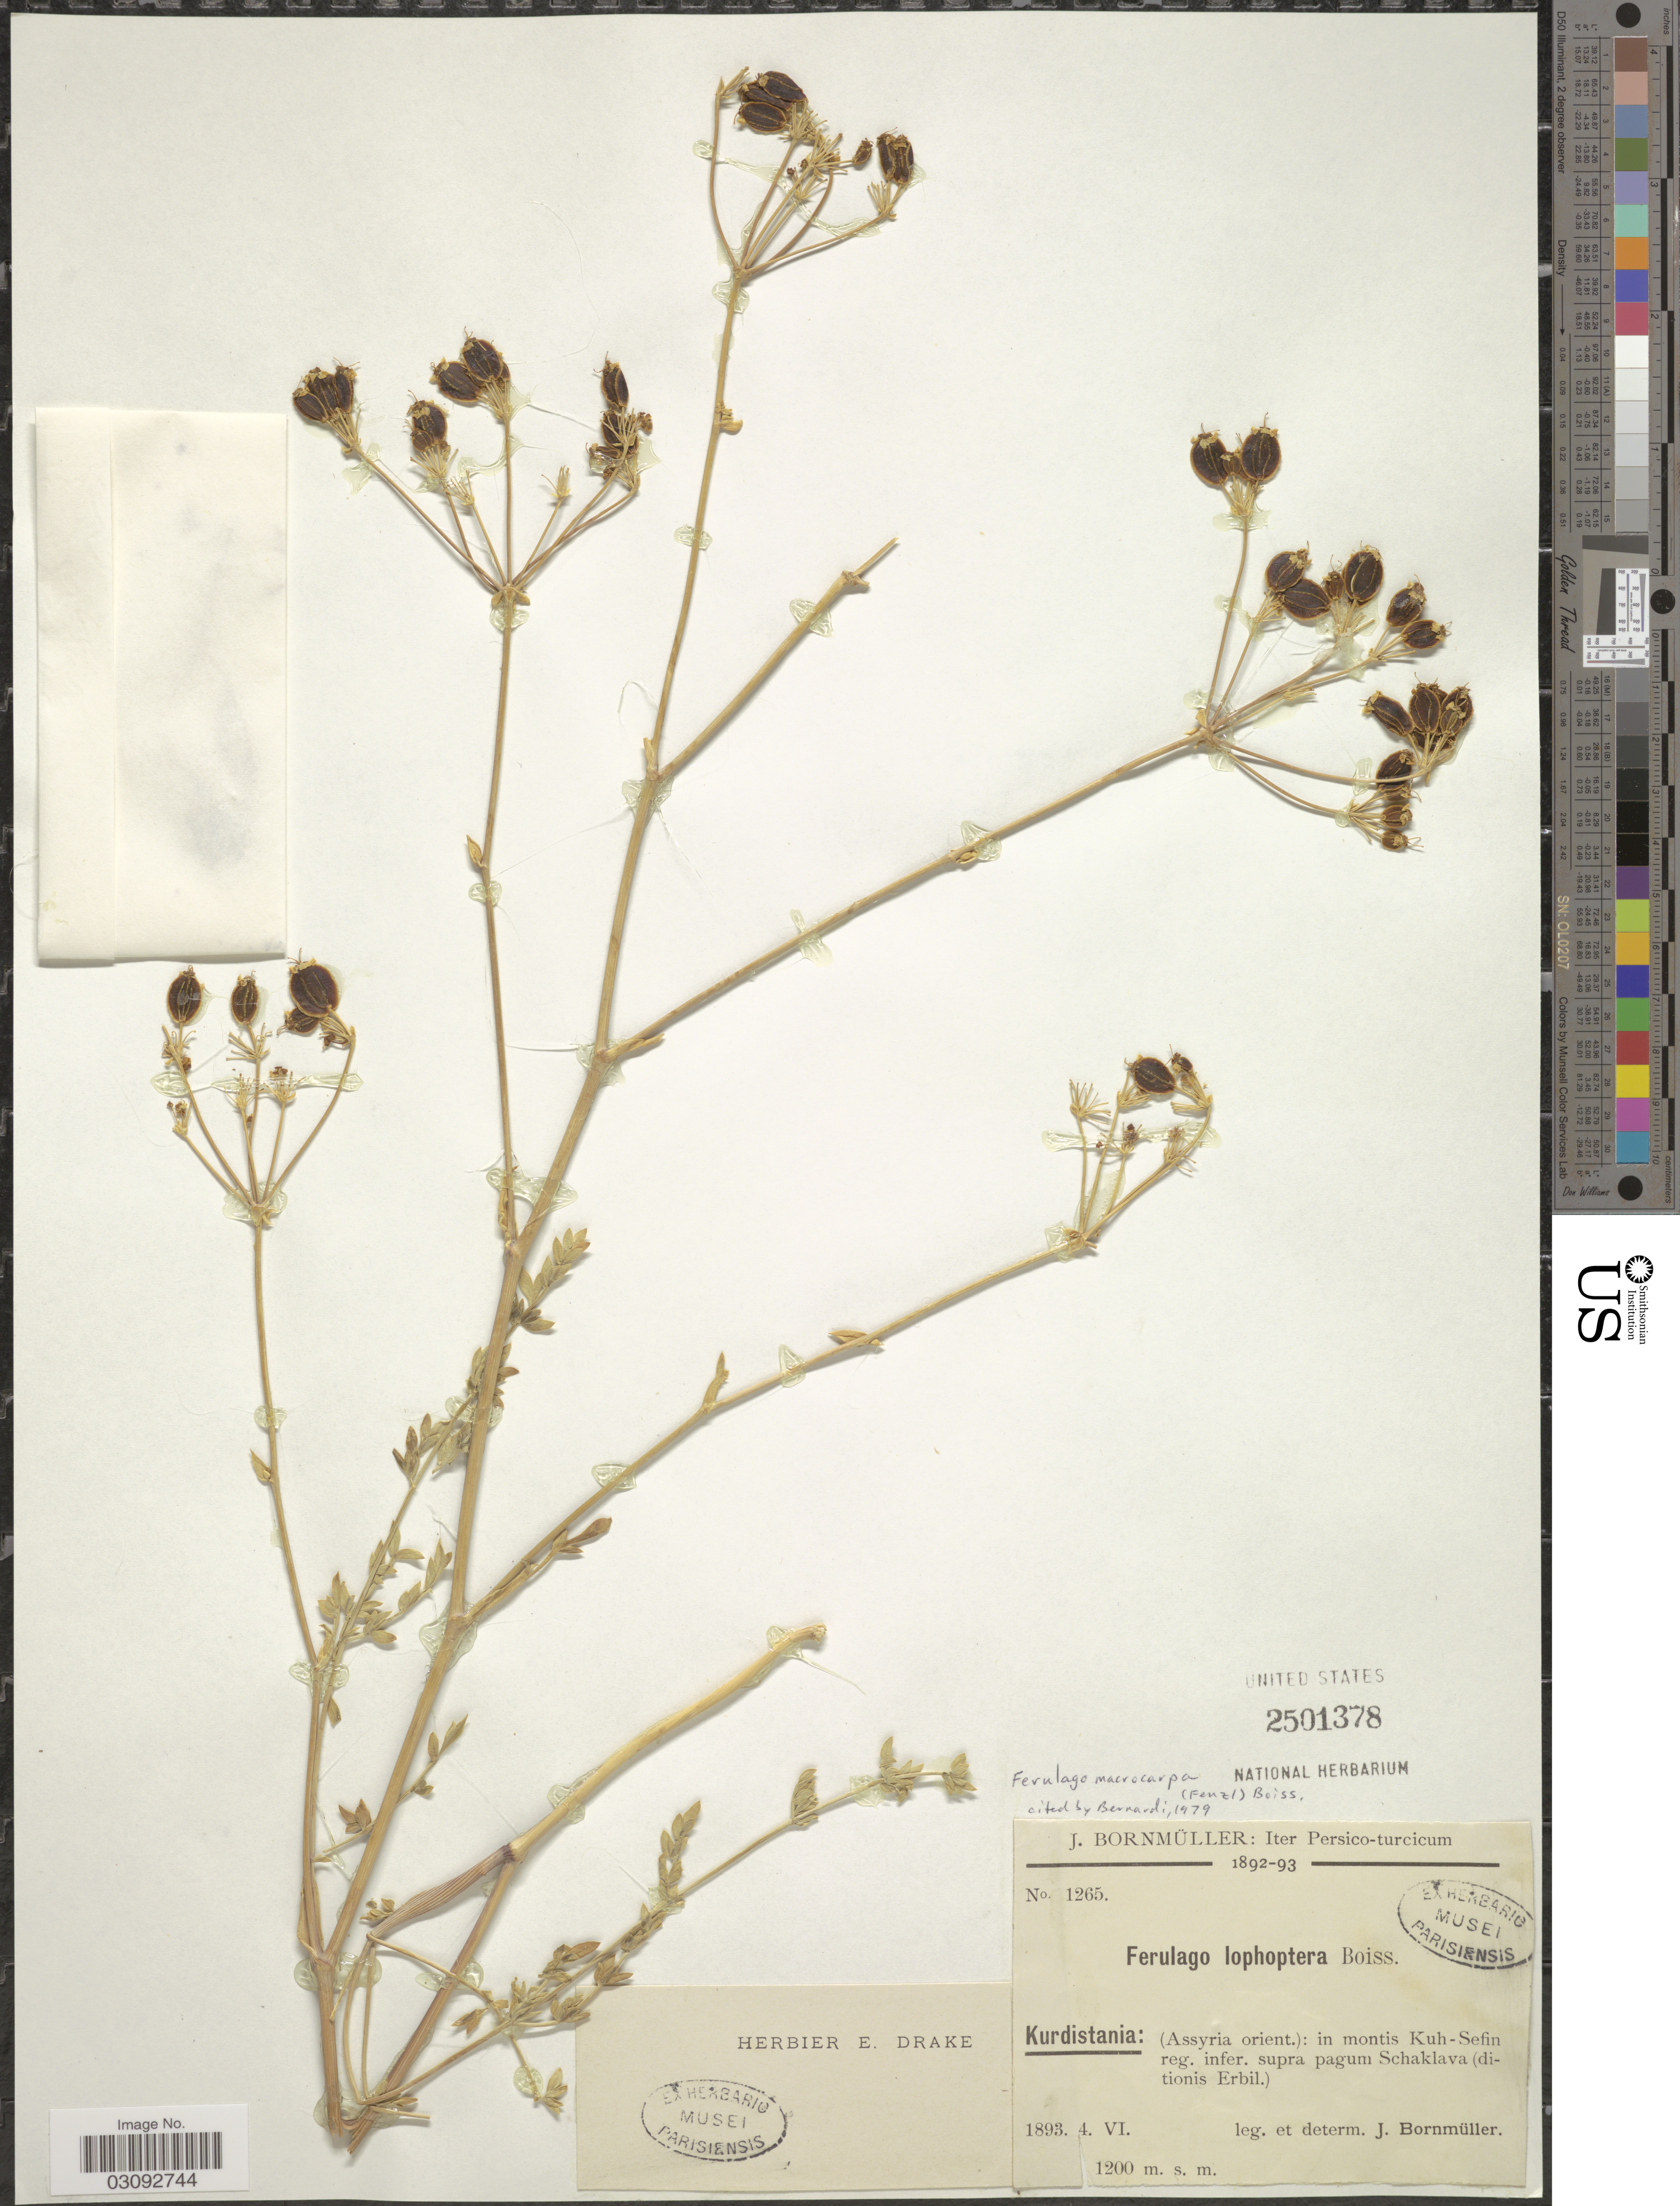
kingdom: Plantae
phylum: Tracheophyta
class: Magnoliopsida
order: Apiales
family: Apiaceae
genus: Ferulago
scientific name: Ferulago macrocarpa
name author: (Fenzl) Boiss.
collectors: J. Bornmüller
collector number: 1265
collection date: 1893-06-04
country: Iran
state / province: Kurdistan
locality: Kurdistania: (Assyria orient.): in montis Kuh-Sefin reg. infer. supra pagum Schaklava (ditionis Erbil).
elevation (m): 1200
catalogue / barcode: US 2501378